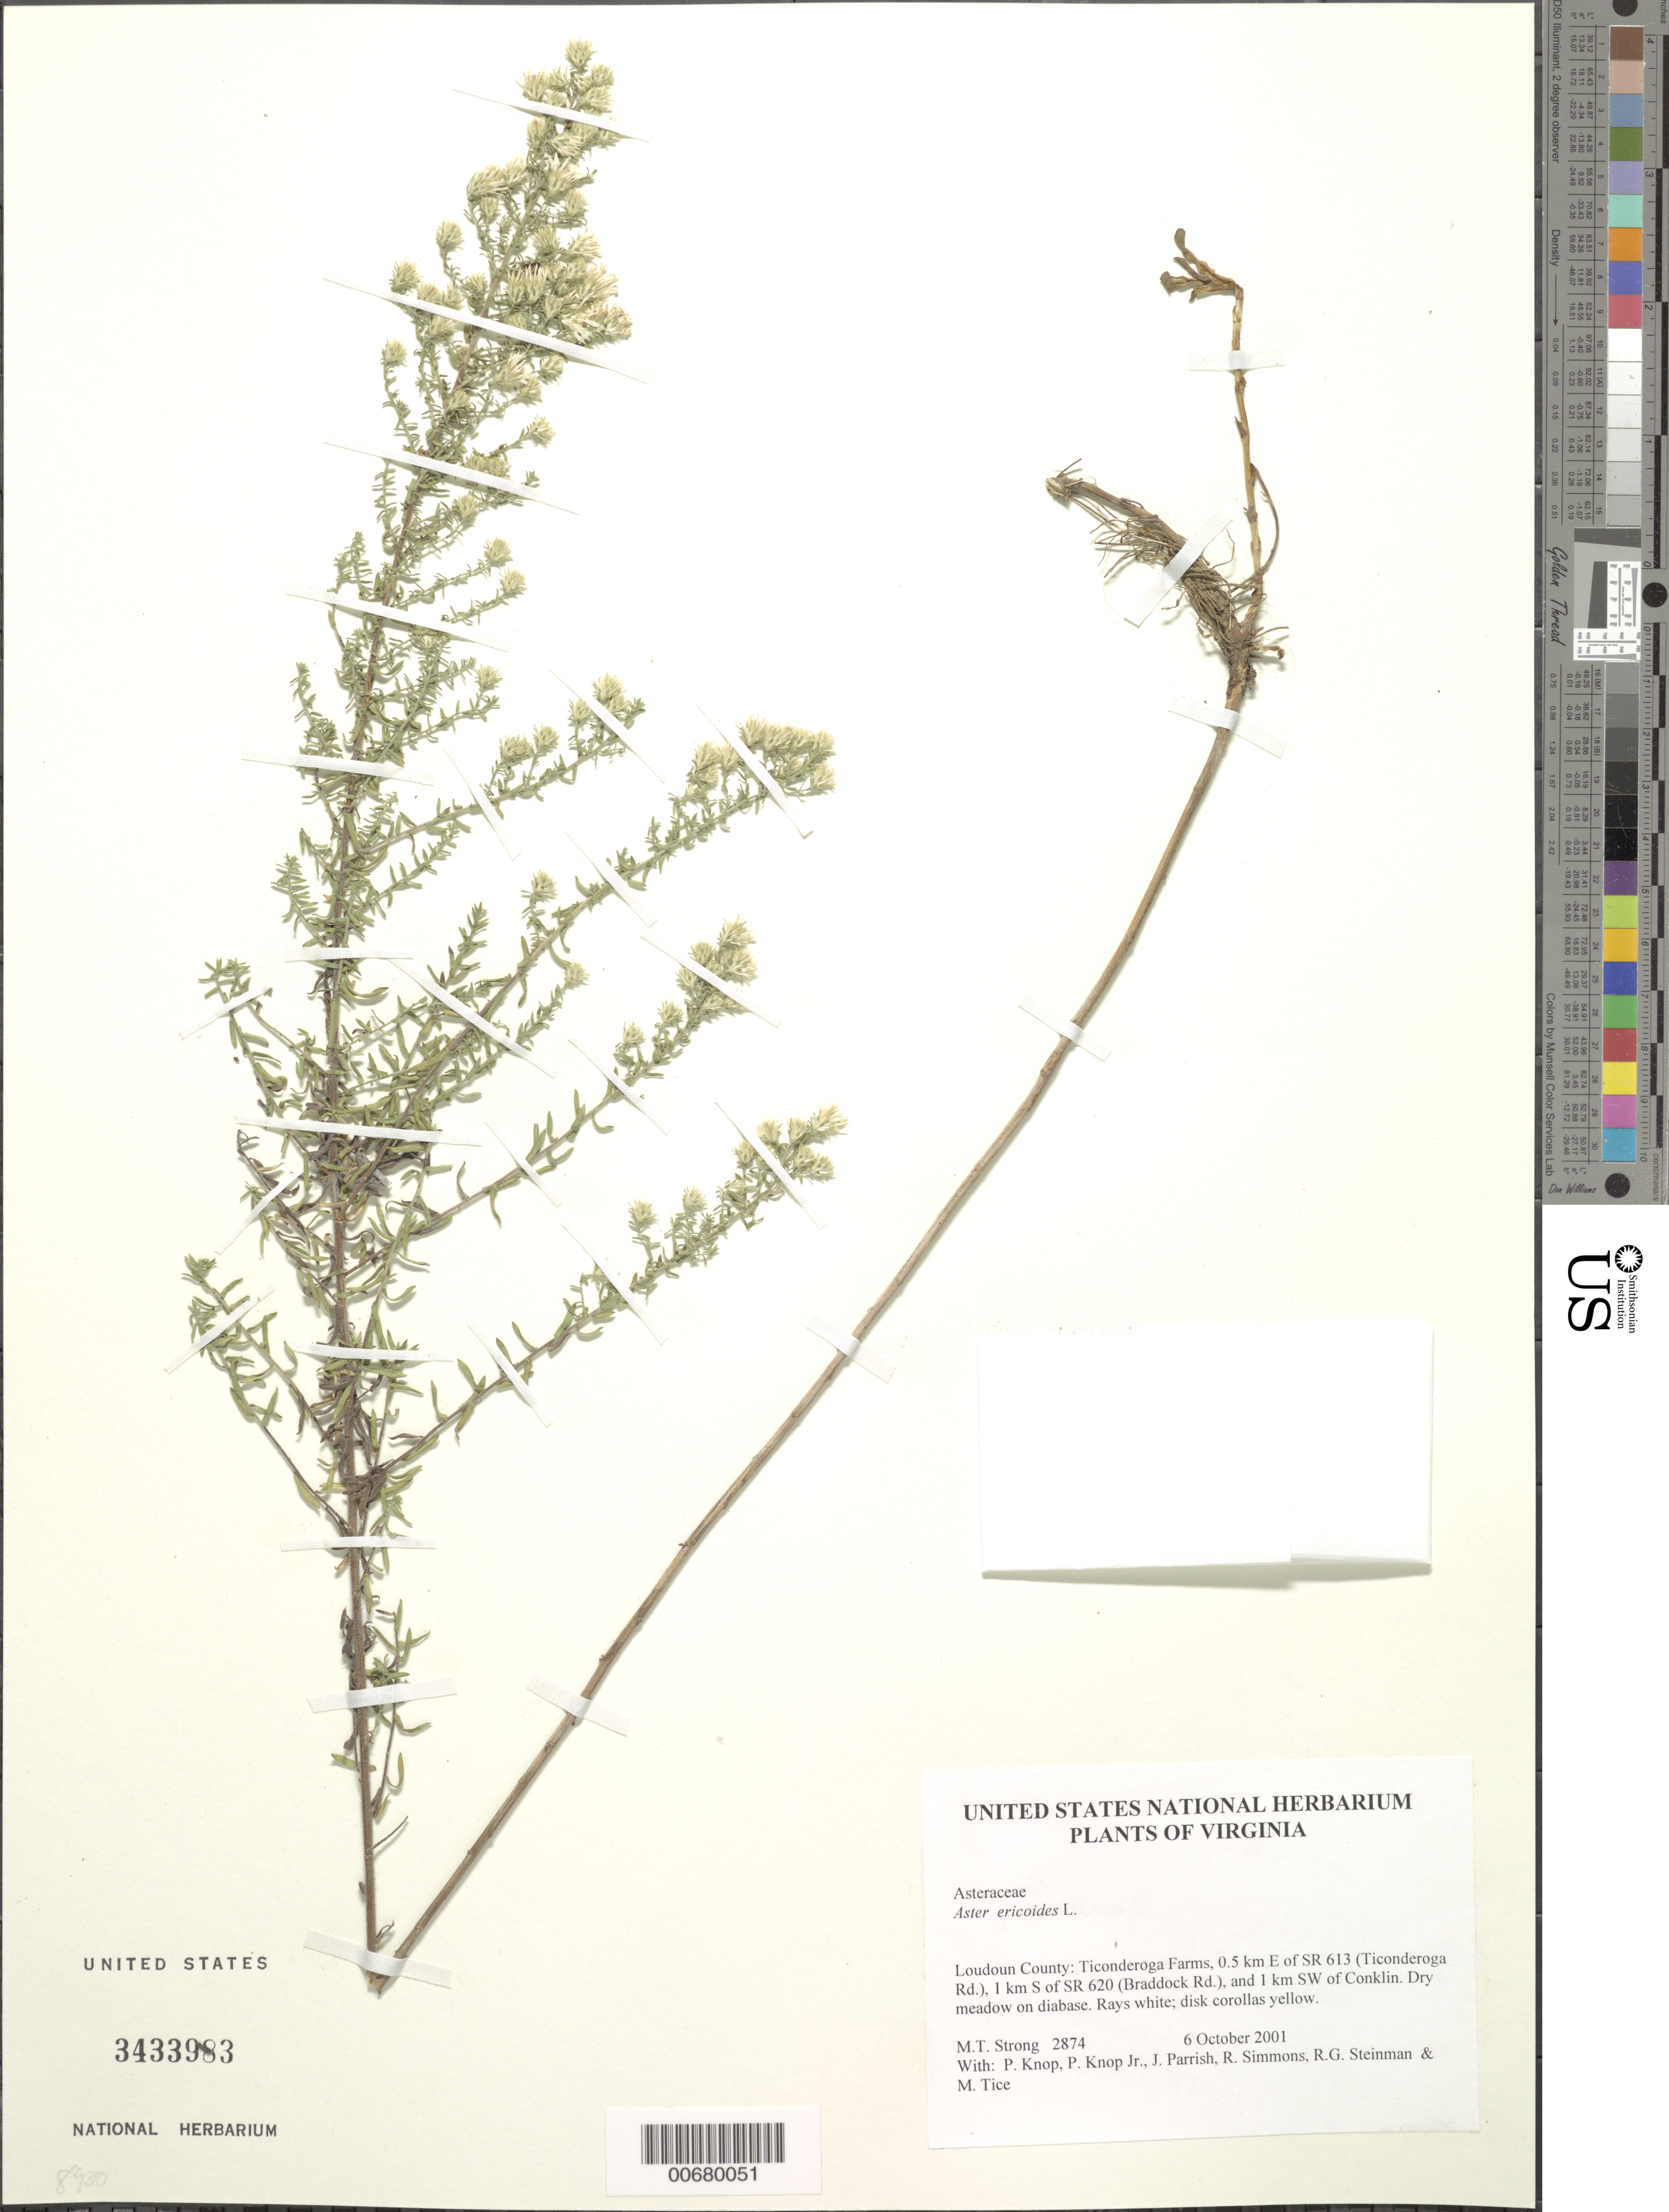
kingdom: Plantae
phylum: Tracheophyta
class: Magnoliopsida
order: Asterales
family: Asteraceae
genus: Symphyotrichum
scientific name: Symphyotrichum ericoides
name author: (L.) G.L. Nesom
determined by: Strong, Mark T., (BOT), Smithsonian Institution - National Museum of Natural History (UNITED STATES)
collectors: M. T. Strong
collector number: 2874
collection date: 2001-10-06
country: United States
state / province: Virginia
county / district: Loudoun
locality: Ticonderoga Farms, 0.5 km E of SR 613, 1 km S of SR 620 and 1 km SW of Conklin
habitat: Dry meadow on diabase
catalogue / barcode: US 3433983